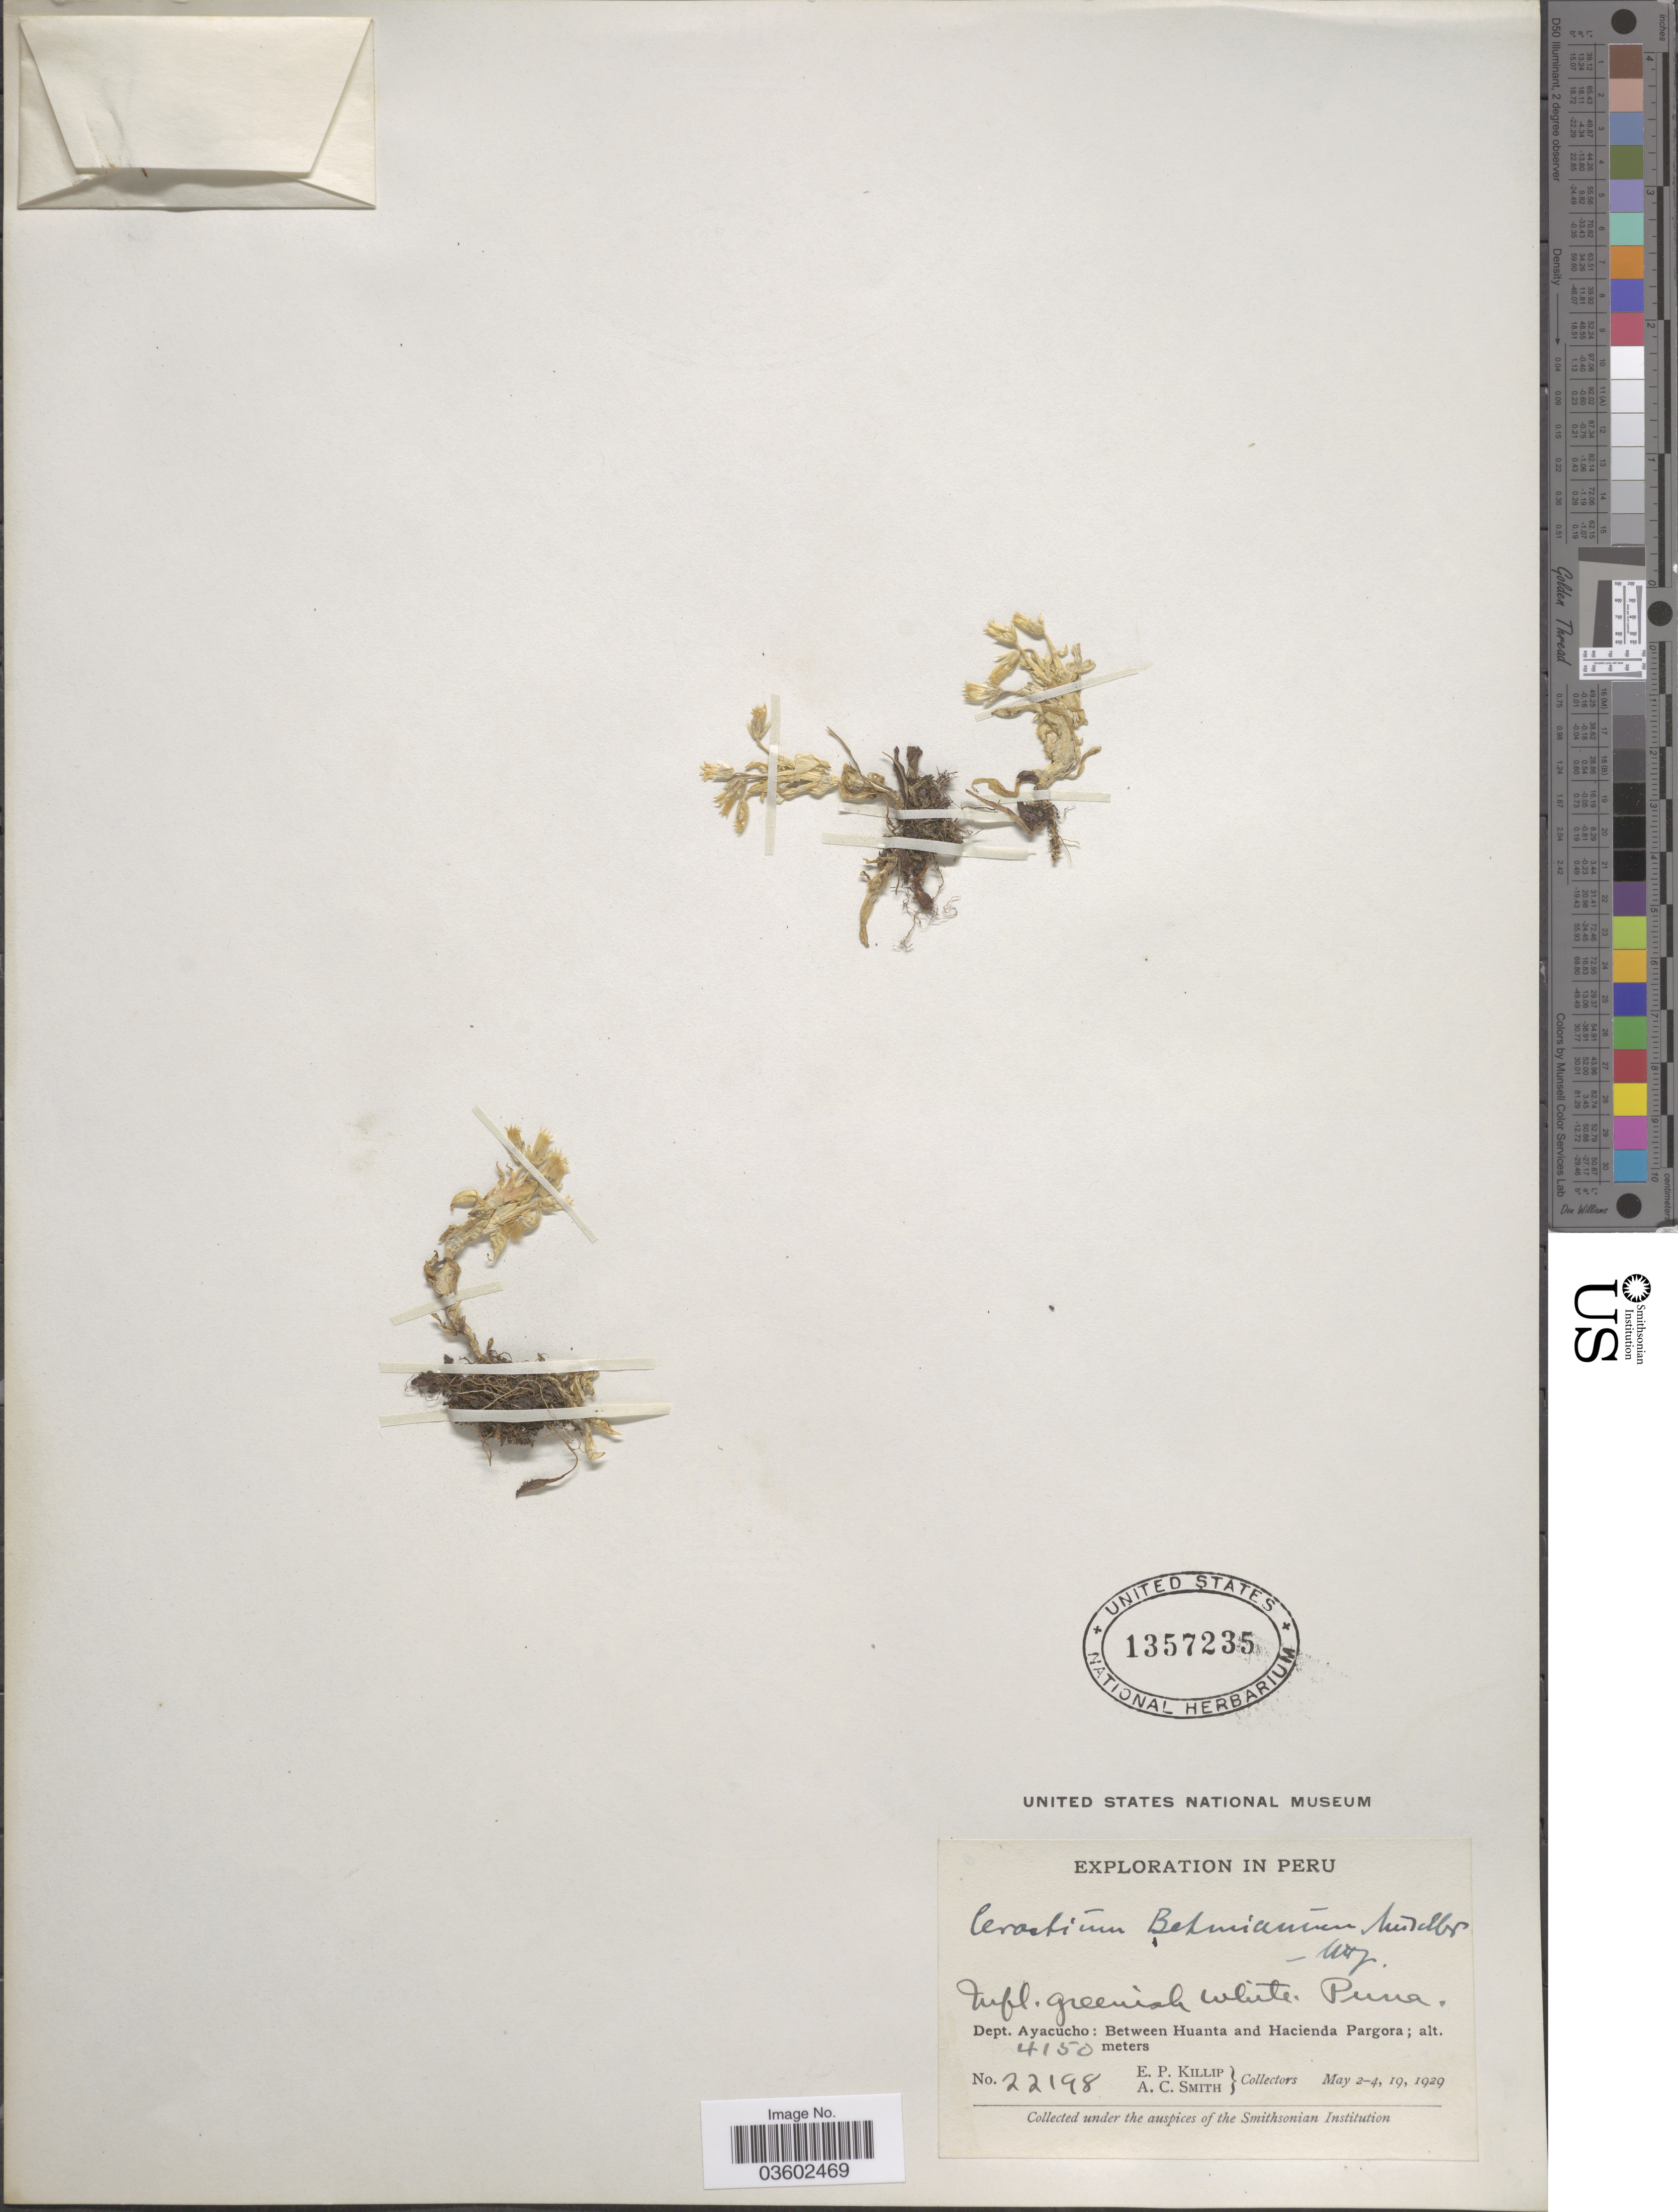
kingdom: Plantae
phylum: Tracheophyta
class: Magnoliopsida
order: Caryophyllales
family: Caryophyllaceae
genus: Cerastium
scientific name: Cerastium behmianum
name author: Muschl.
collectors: E. P. Killip & A. C. Smith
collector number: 22198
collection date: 1929-05-02/1929-05-19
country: Peru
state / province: Ayacucho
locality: Dept. Ayacucho: Between Huanta and Hacienda Pargora.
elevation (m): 4150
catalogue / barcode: US 1357235